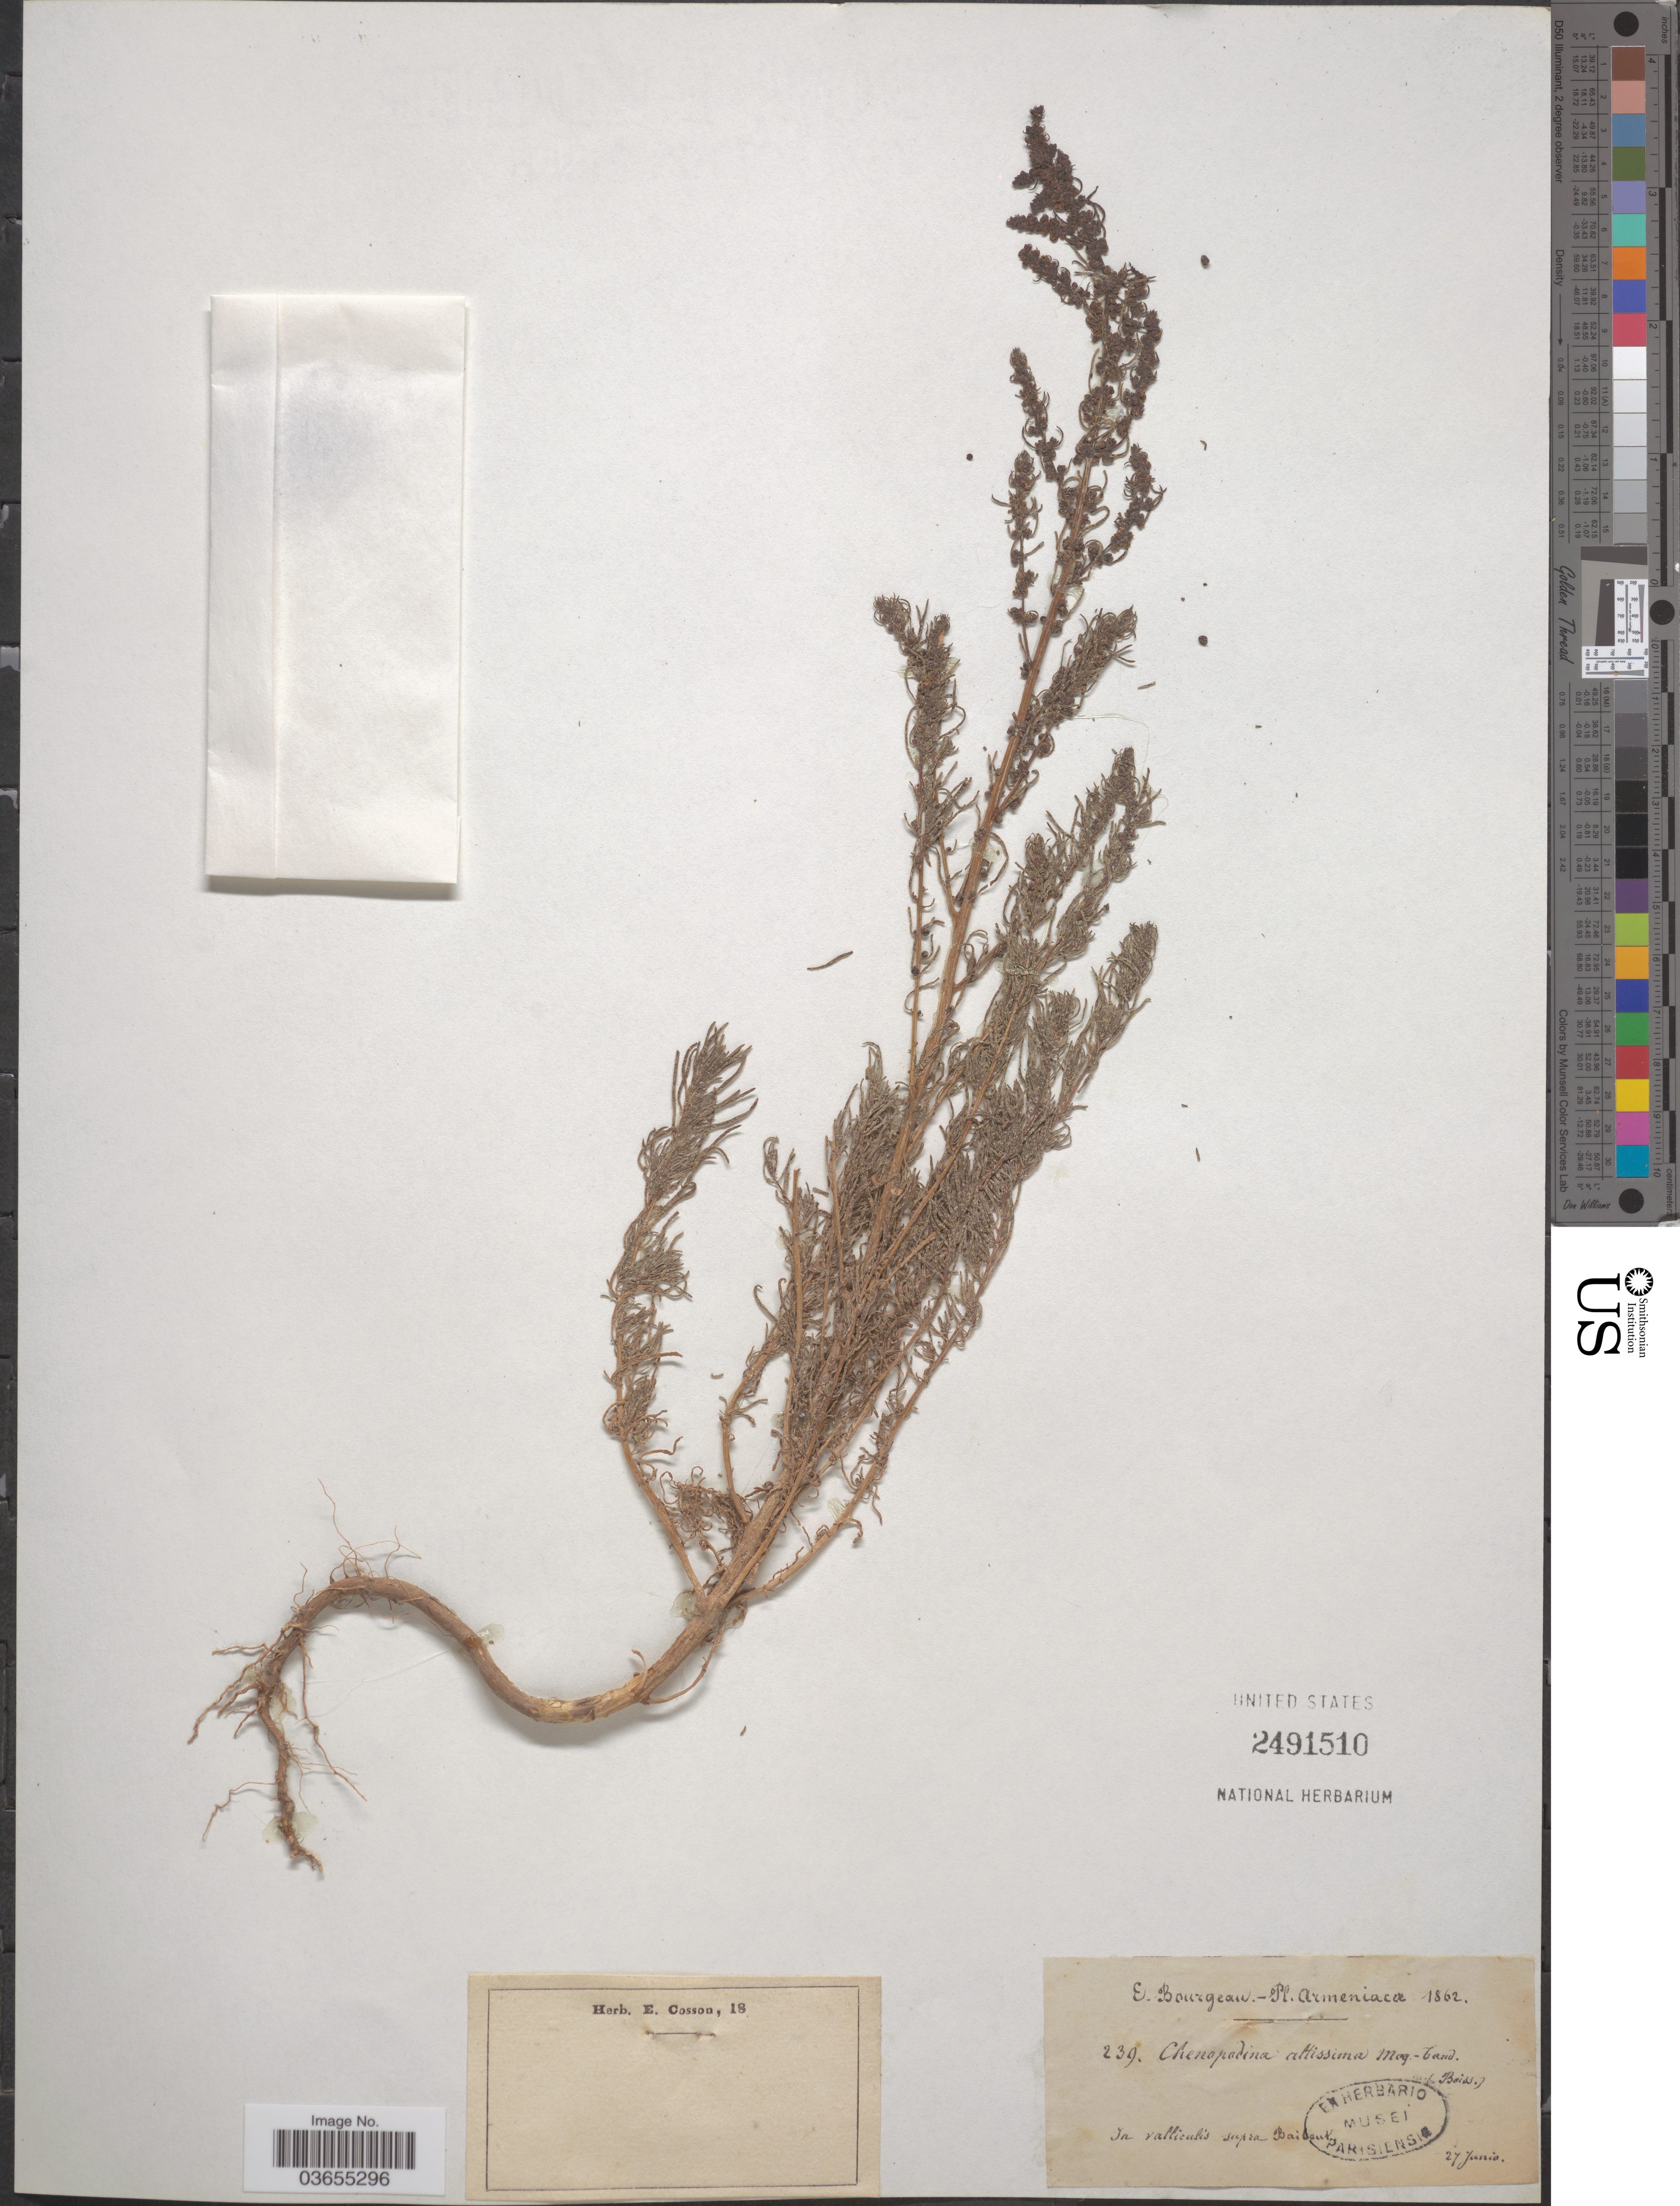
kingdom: Plantae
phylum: Tracheophyta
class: Magnoliopsida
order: Caryophyllales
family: Amaranthaceae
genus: Chenopodium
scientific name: Chenopodium altissimum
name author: L.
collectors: E. Bourgeau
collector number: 239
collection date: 1862-06-27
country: Armenia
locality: In valliculis supra Baibout.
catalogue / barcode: US 2491510